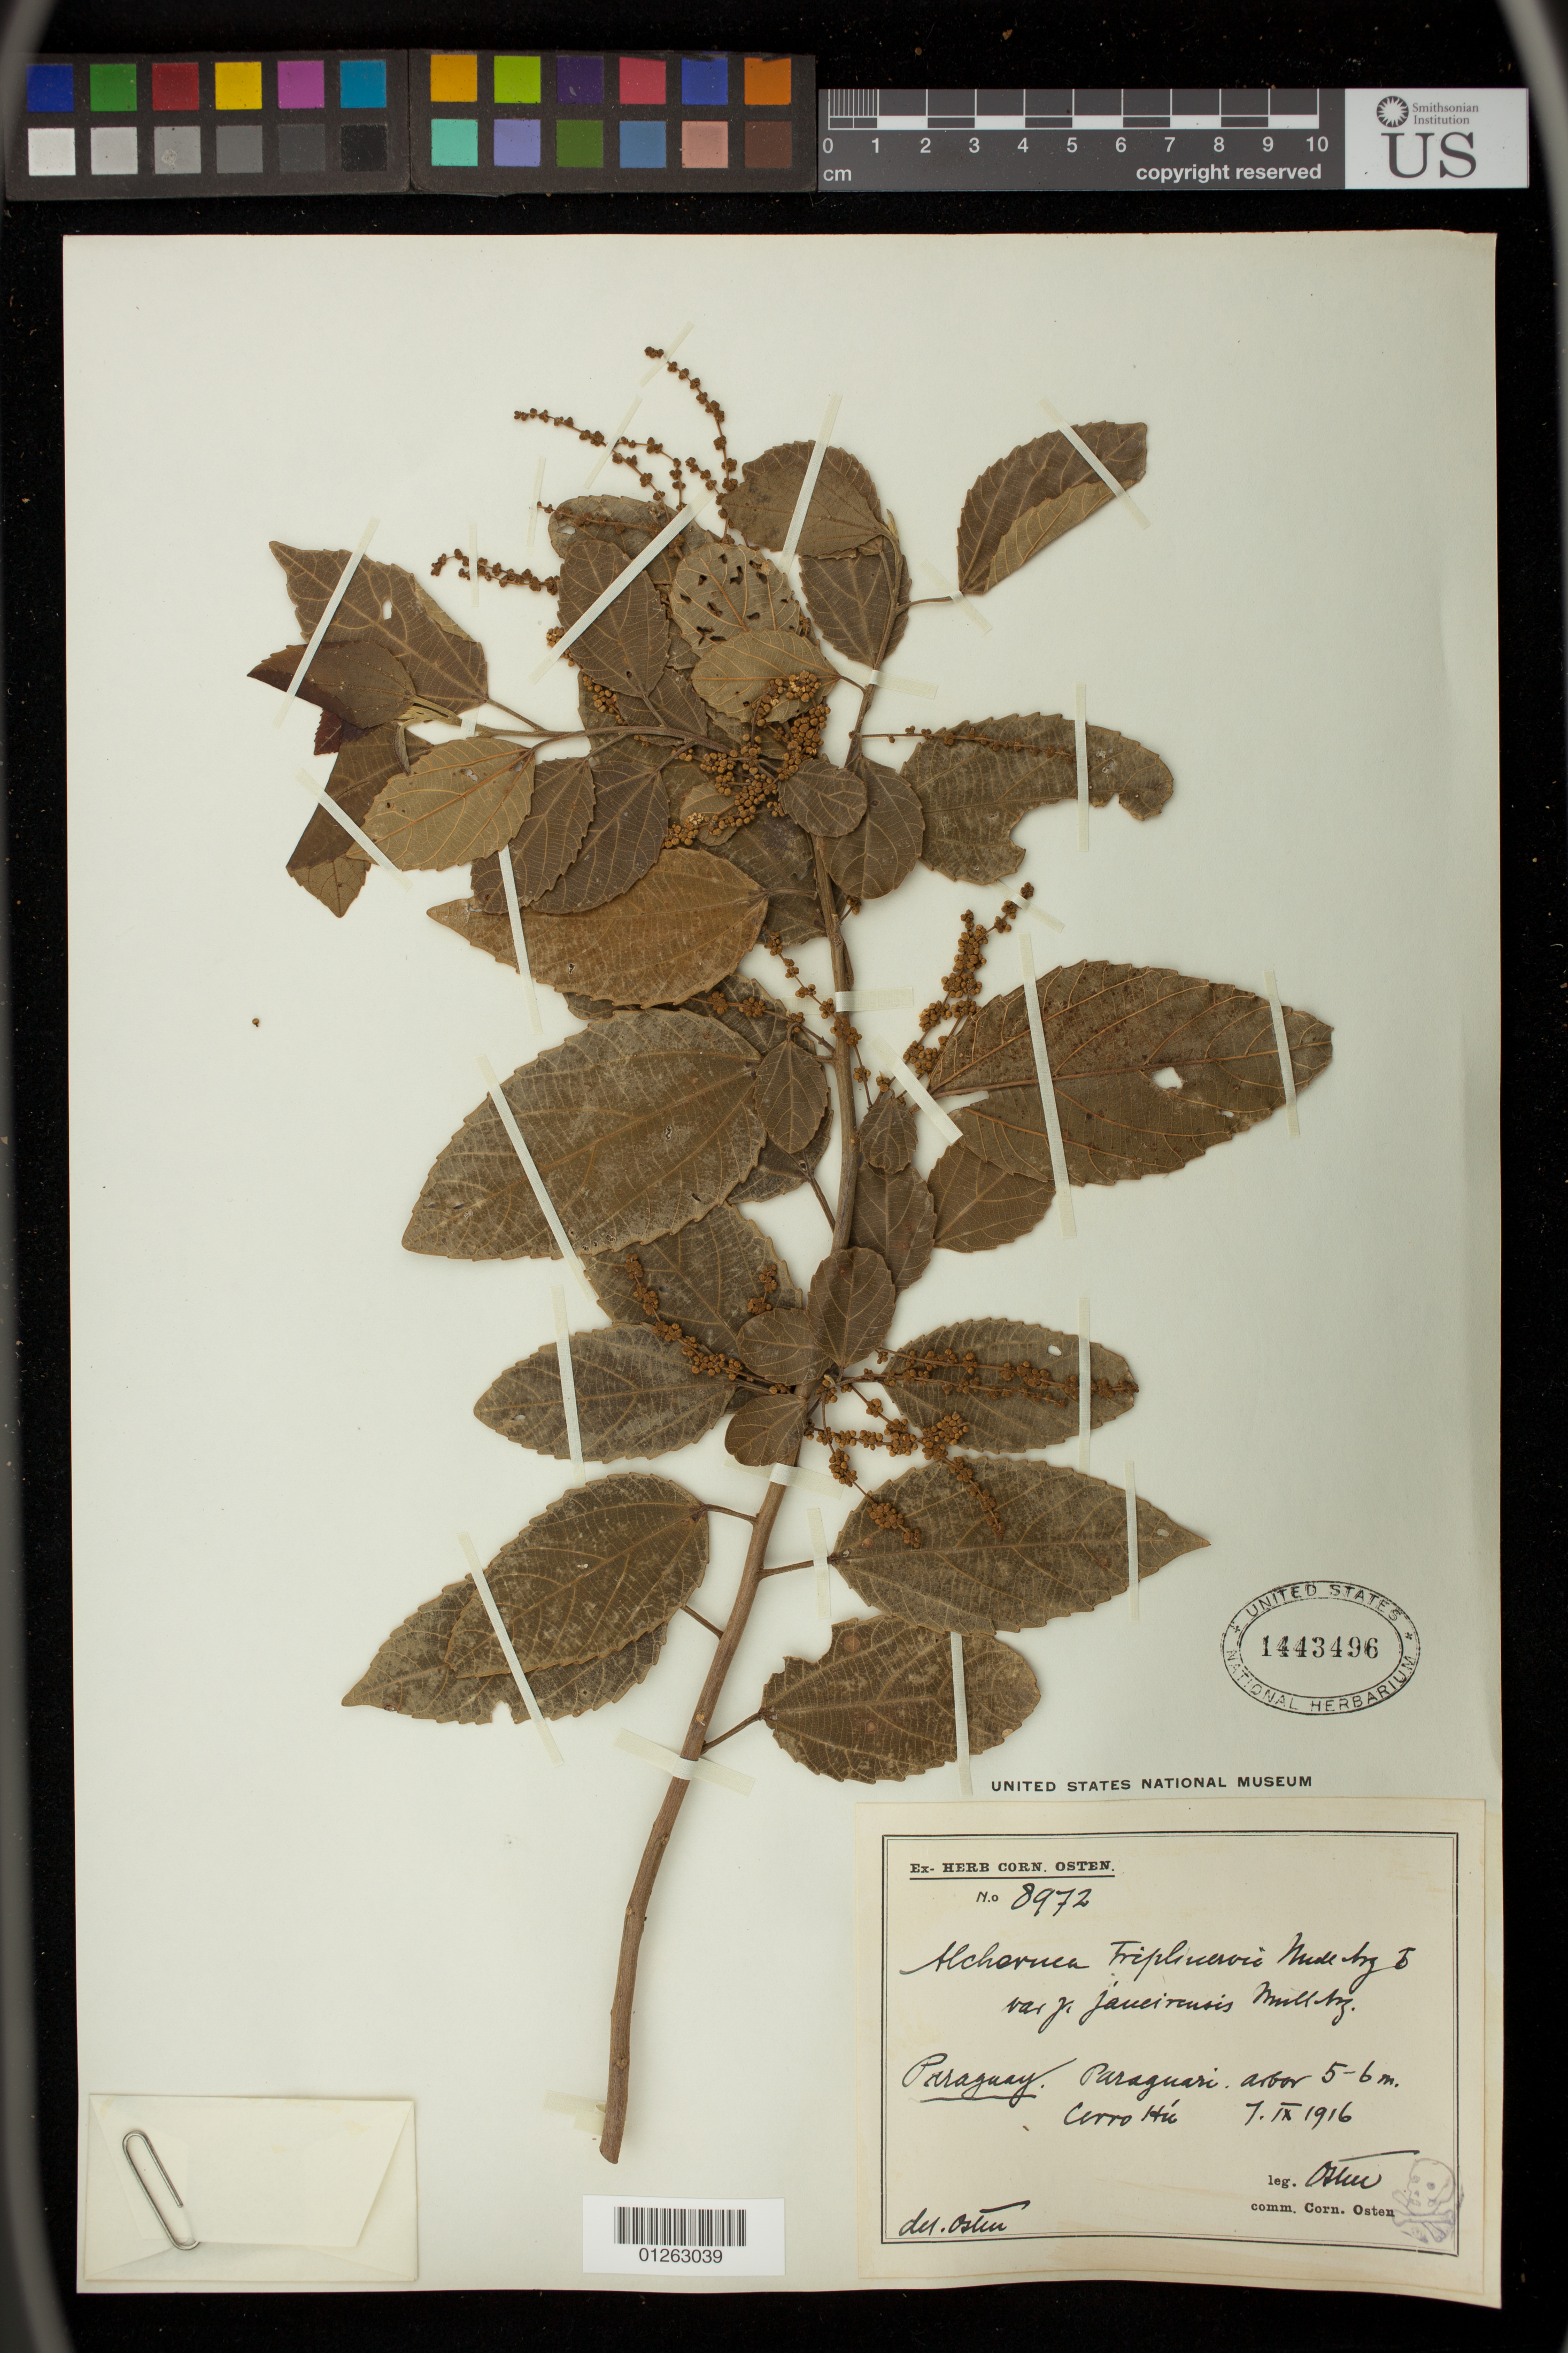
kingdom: Plantae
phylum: Tracheophyta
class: Magnoliopsida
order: Malpighiales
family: Euphorbiaceae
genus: Alchornea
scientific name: Alchornea triplinervia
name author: (Spreng.) Müll. Arg.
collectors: C. Osten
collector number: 8972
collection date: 1916-09-07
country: Paraguay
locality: Cirro Hu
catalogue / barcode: US 1443496